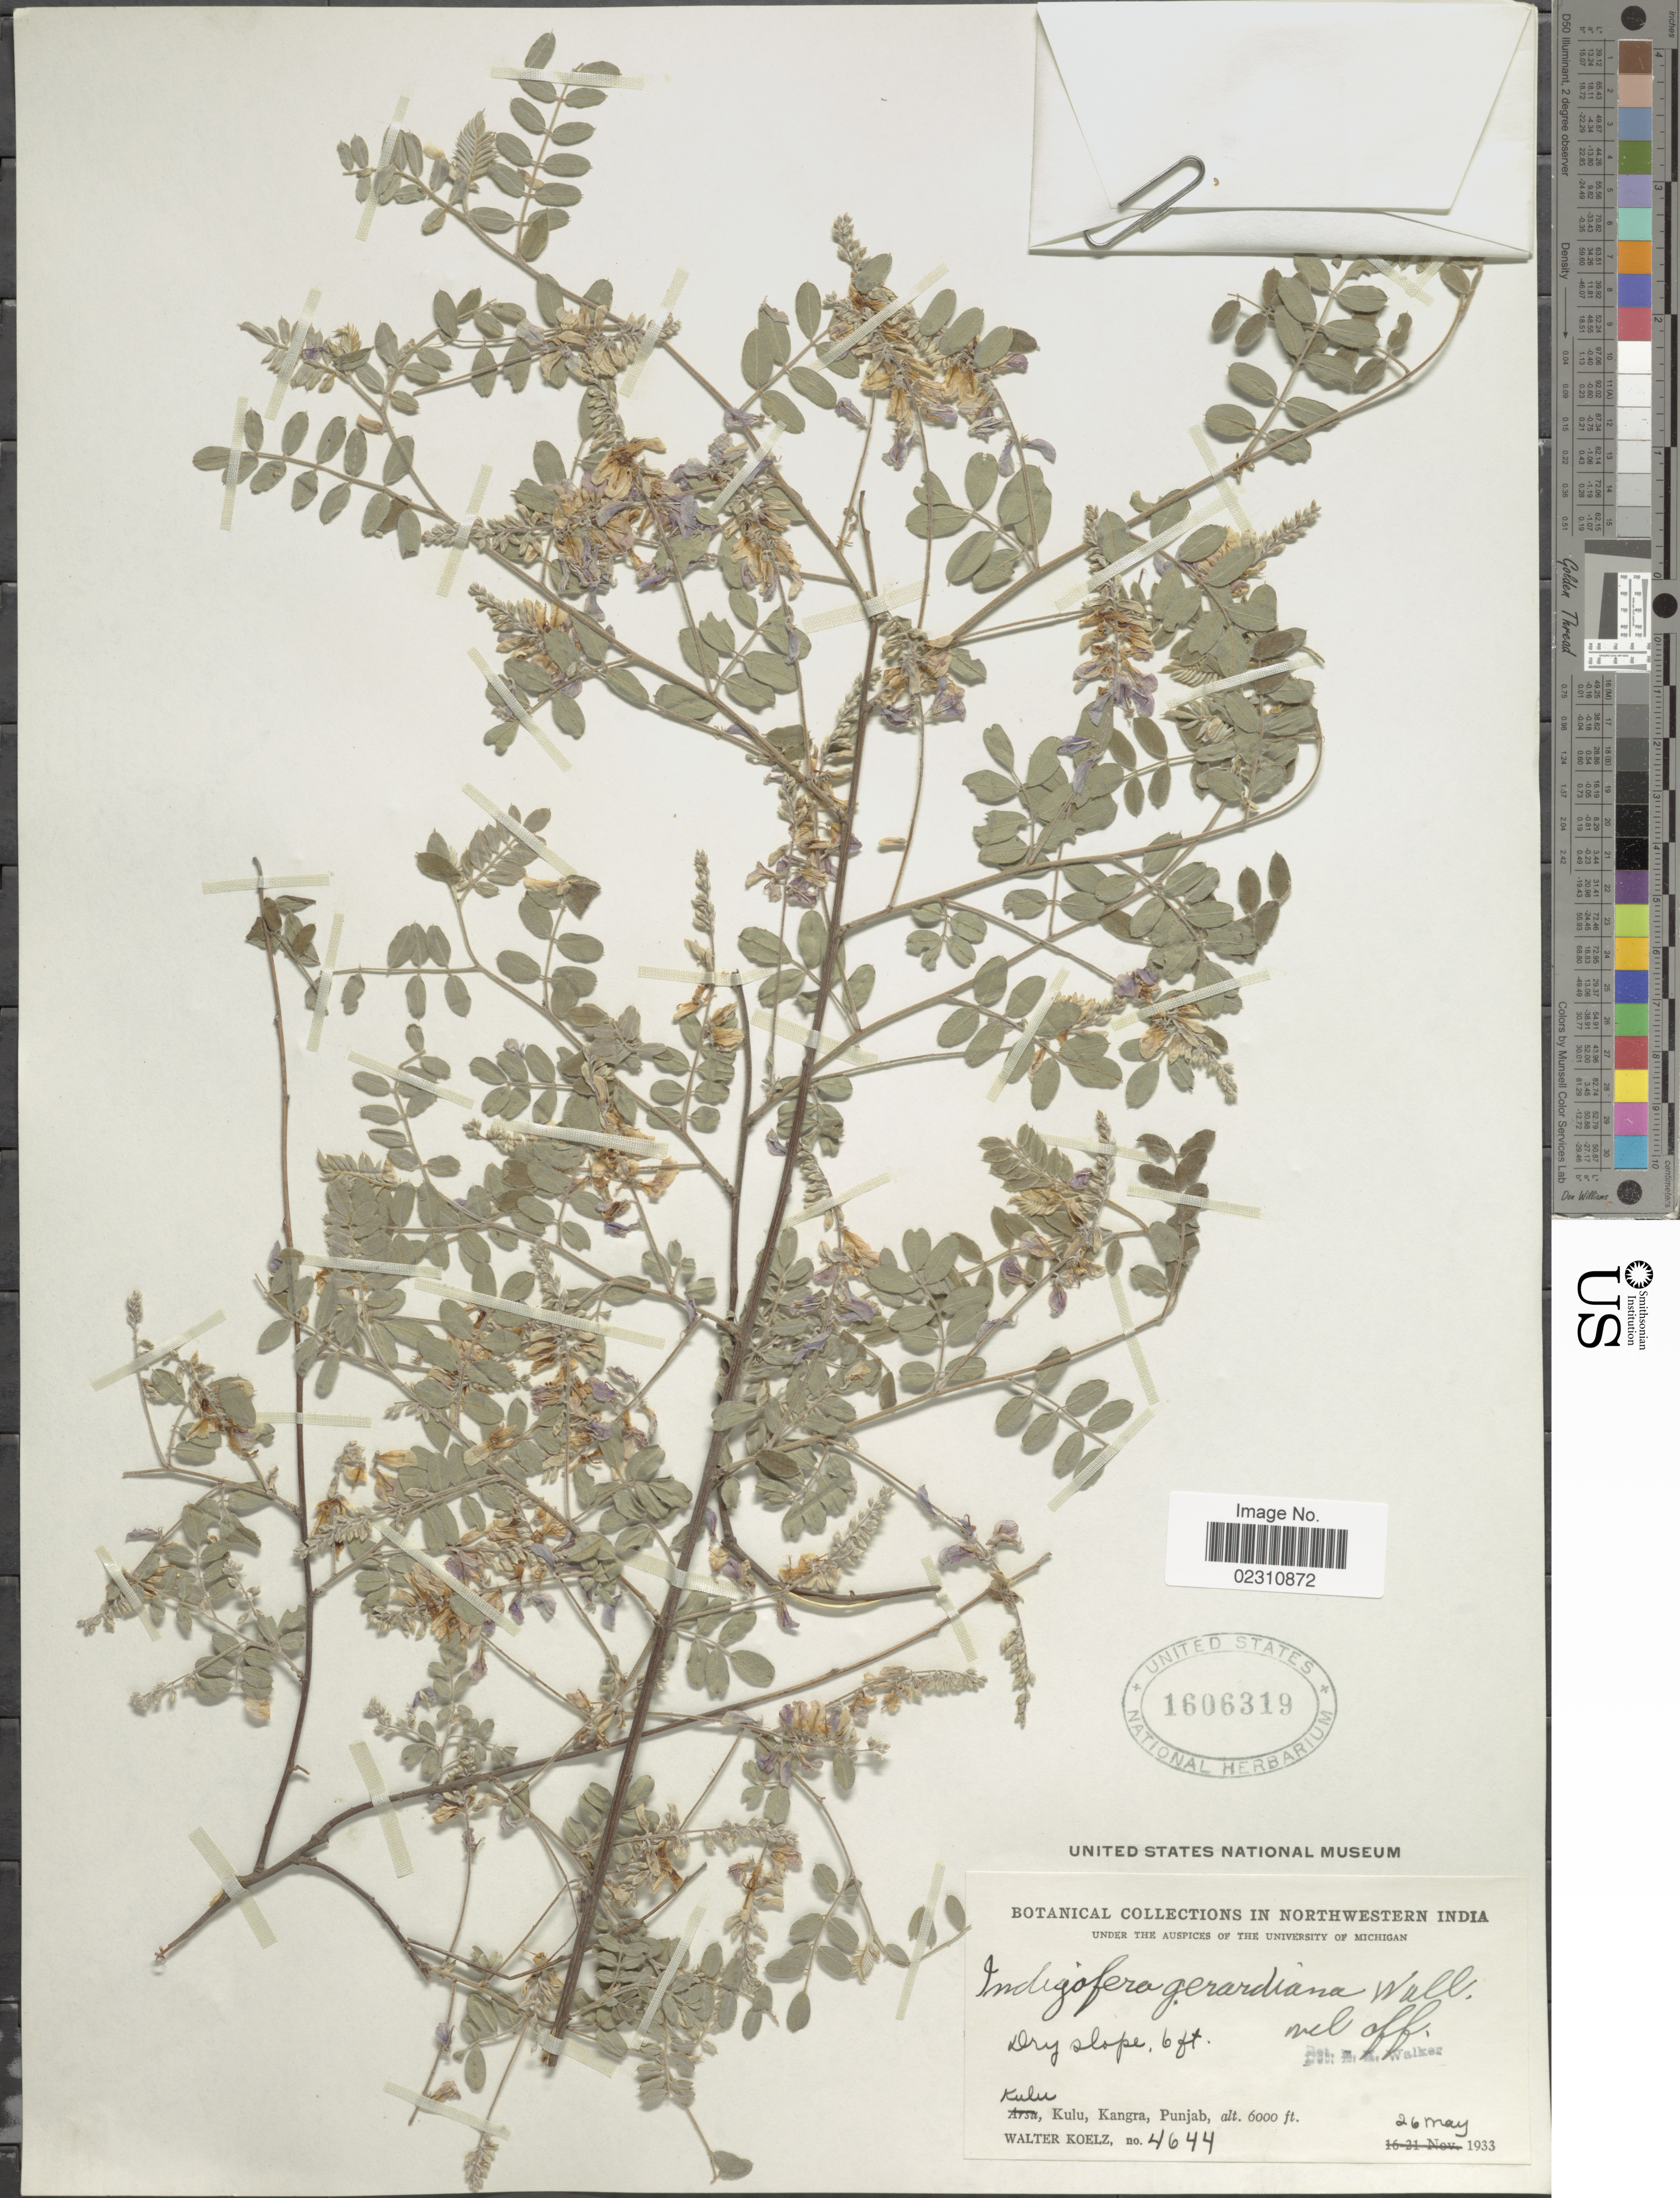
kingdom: Plantae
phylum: Tracheophyta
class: Magnoliopsida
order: Fabales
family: Fabaceae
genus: Indigofera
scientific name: Indigofera gerardiana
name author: Wall.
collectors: W. N. Koelz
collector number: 4644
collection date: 1933-05-26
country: India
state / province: Himachal Pradesh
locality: Northwestern India, Kulu, Kulu, Kangra, Punjab.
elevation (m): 1829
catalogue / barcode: US 1606319